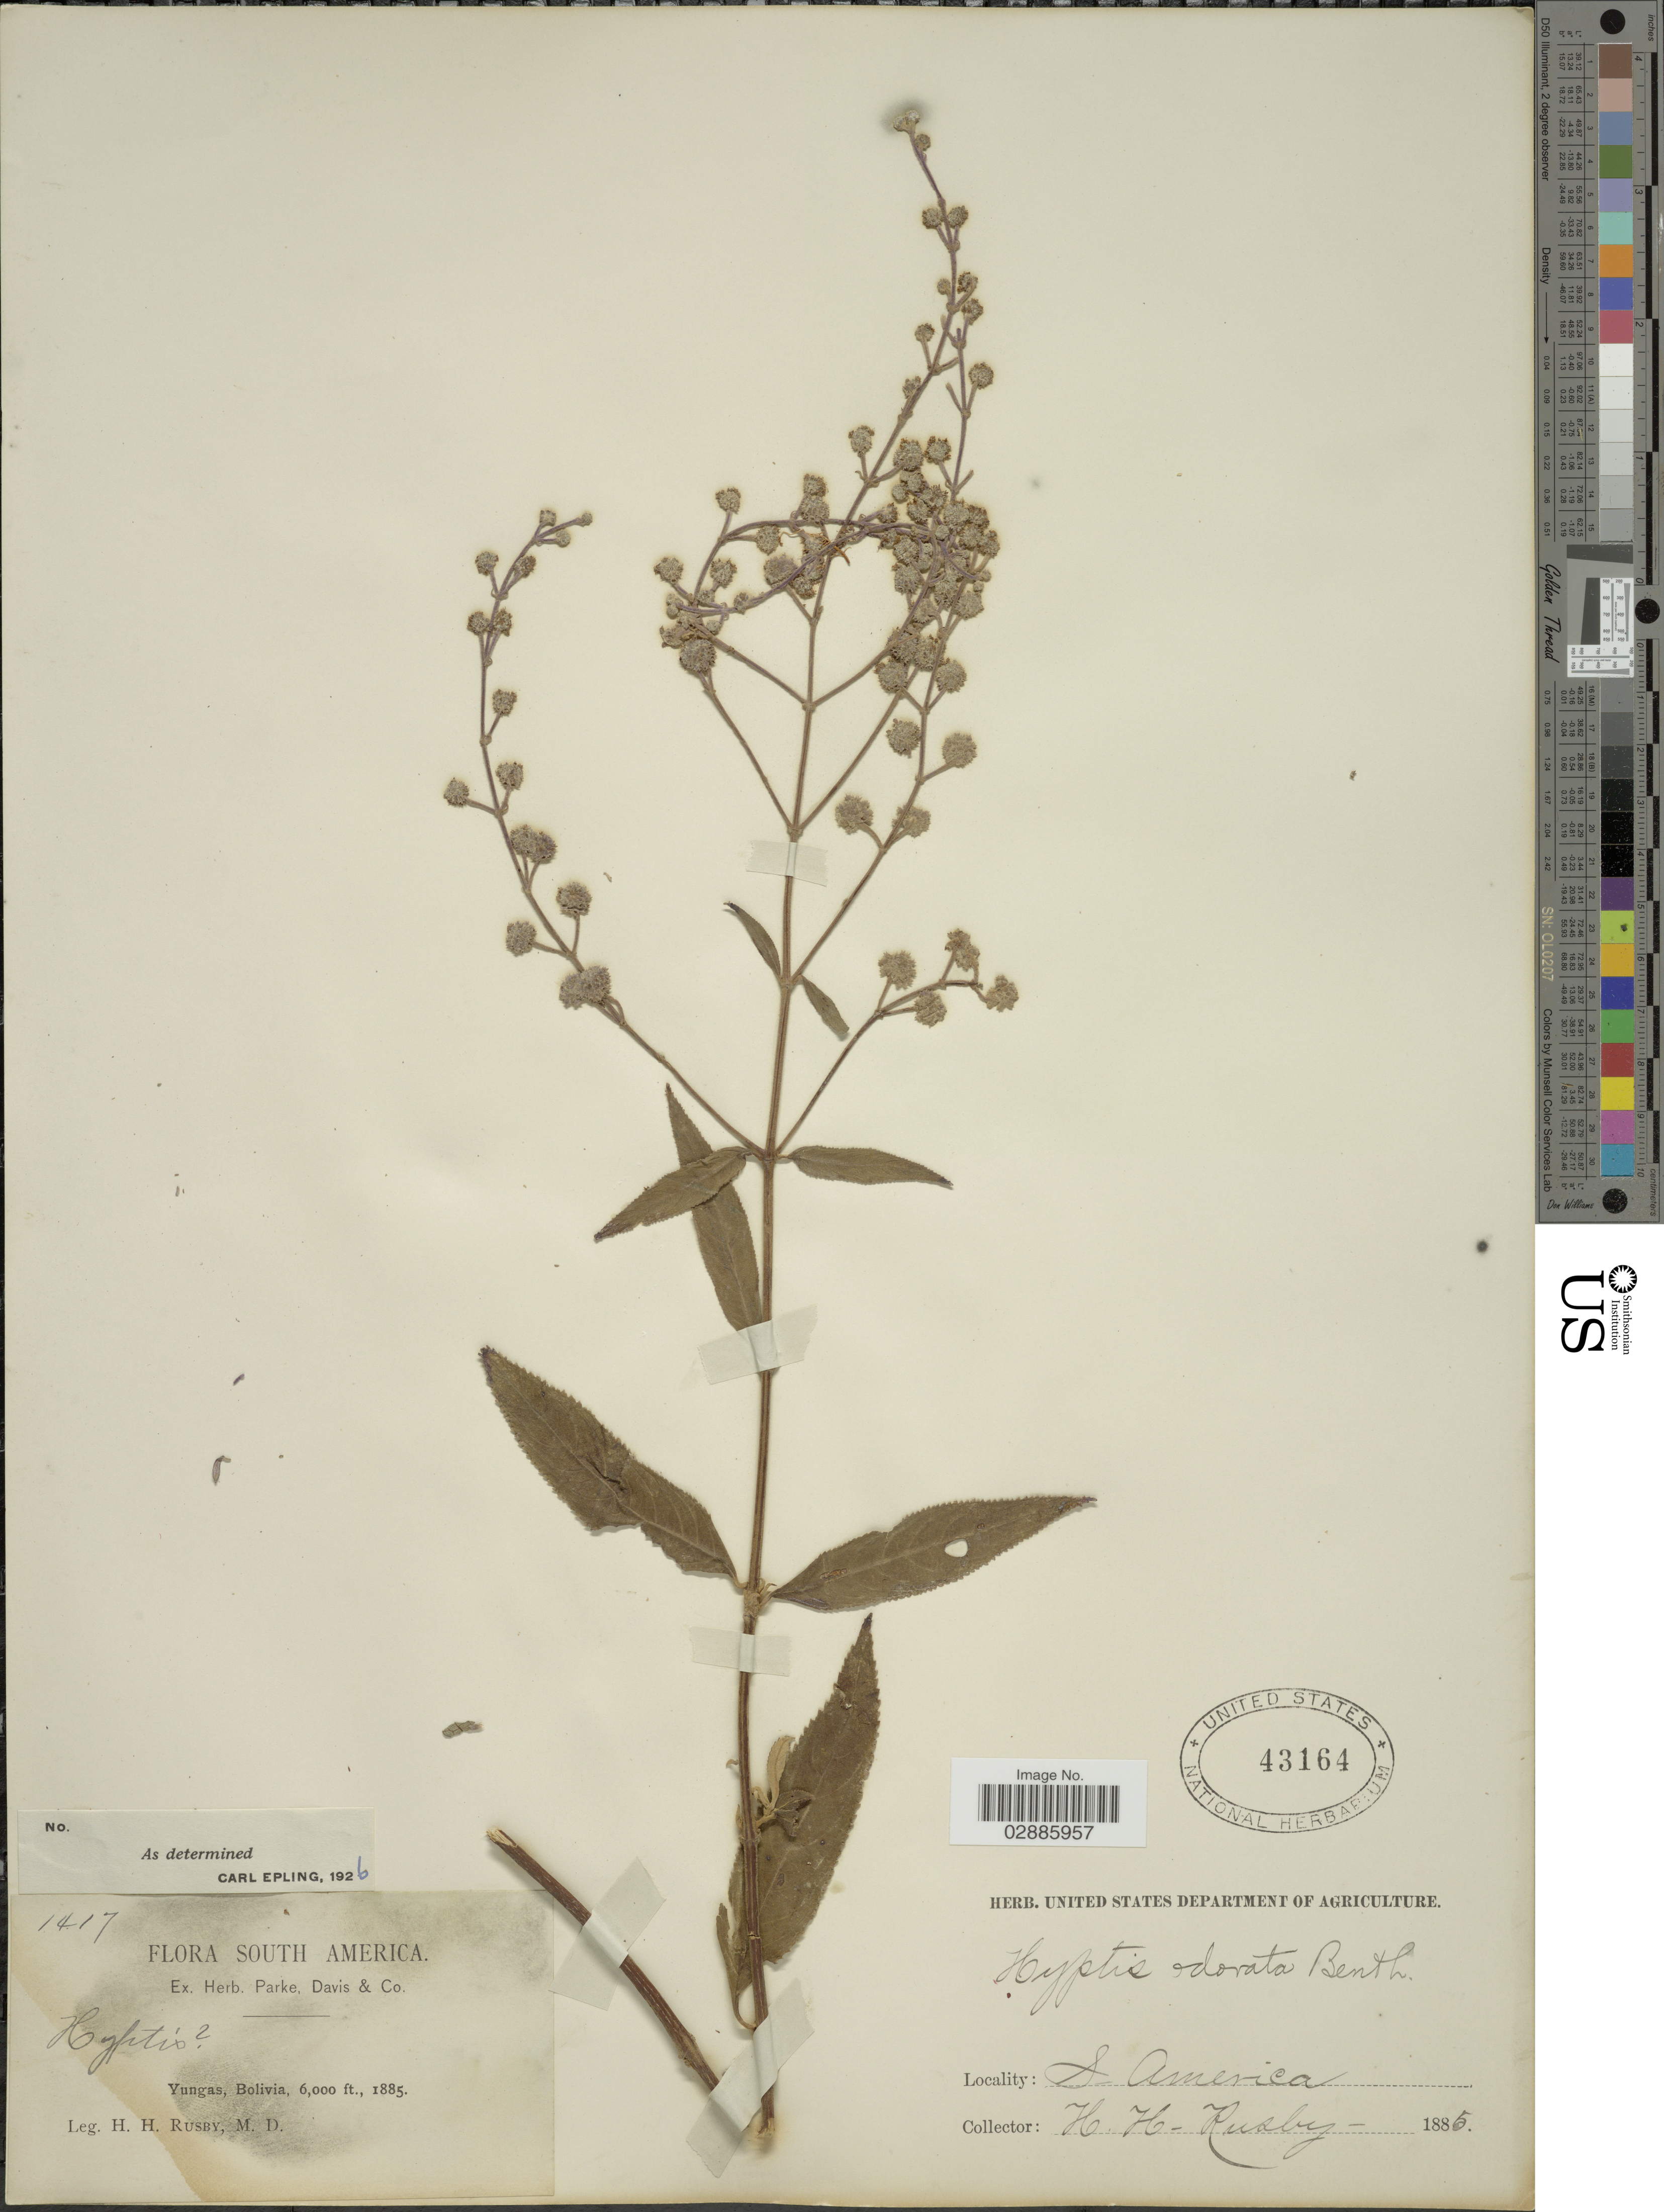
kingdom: Plantae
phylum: Tracheophyta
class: Magnoliopsida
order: Lamiales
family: Lamiaceae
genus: Hyptis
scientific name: Hyptis odorata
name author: Benth.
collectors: H. H. Rusby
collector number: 1417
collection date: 1885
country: Bolivia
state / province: La Paz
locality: Yungas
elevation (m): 1829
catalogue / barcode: US 43164